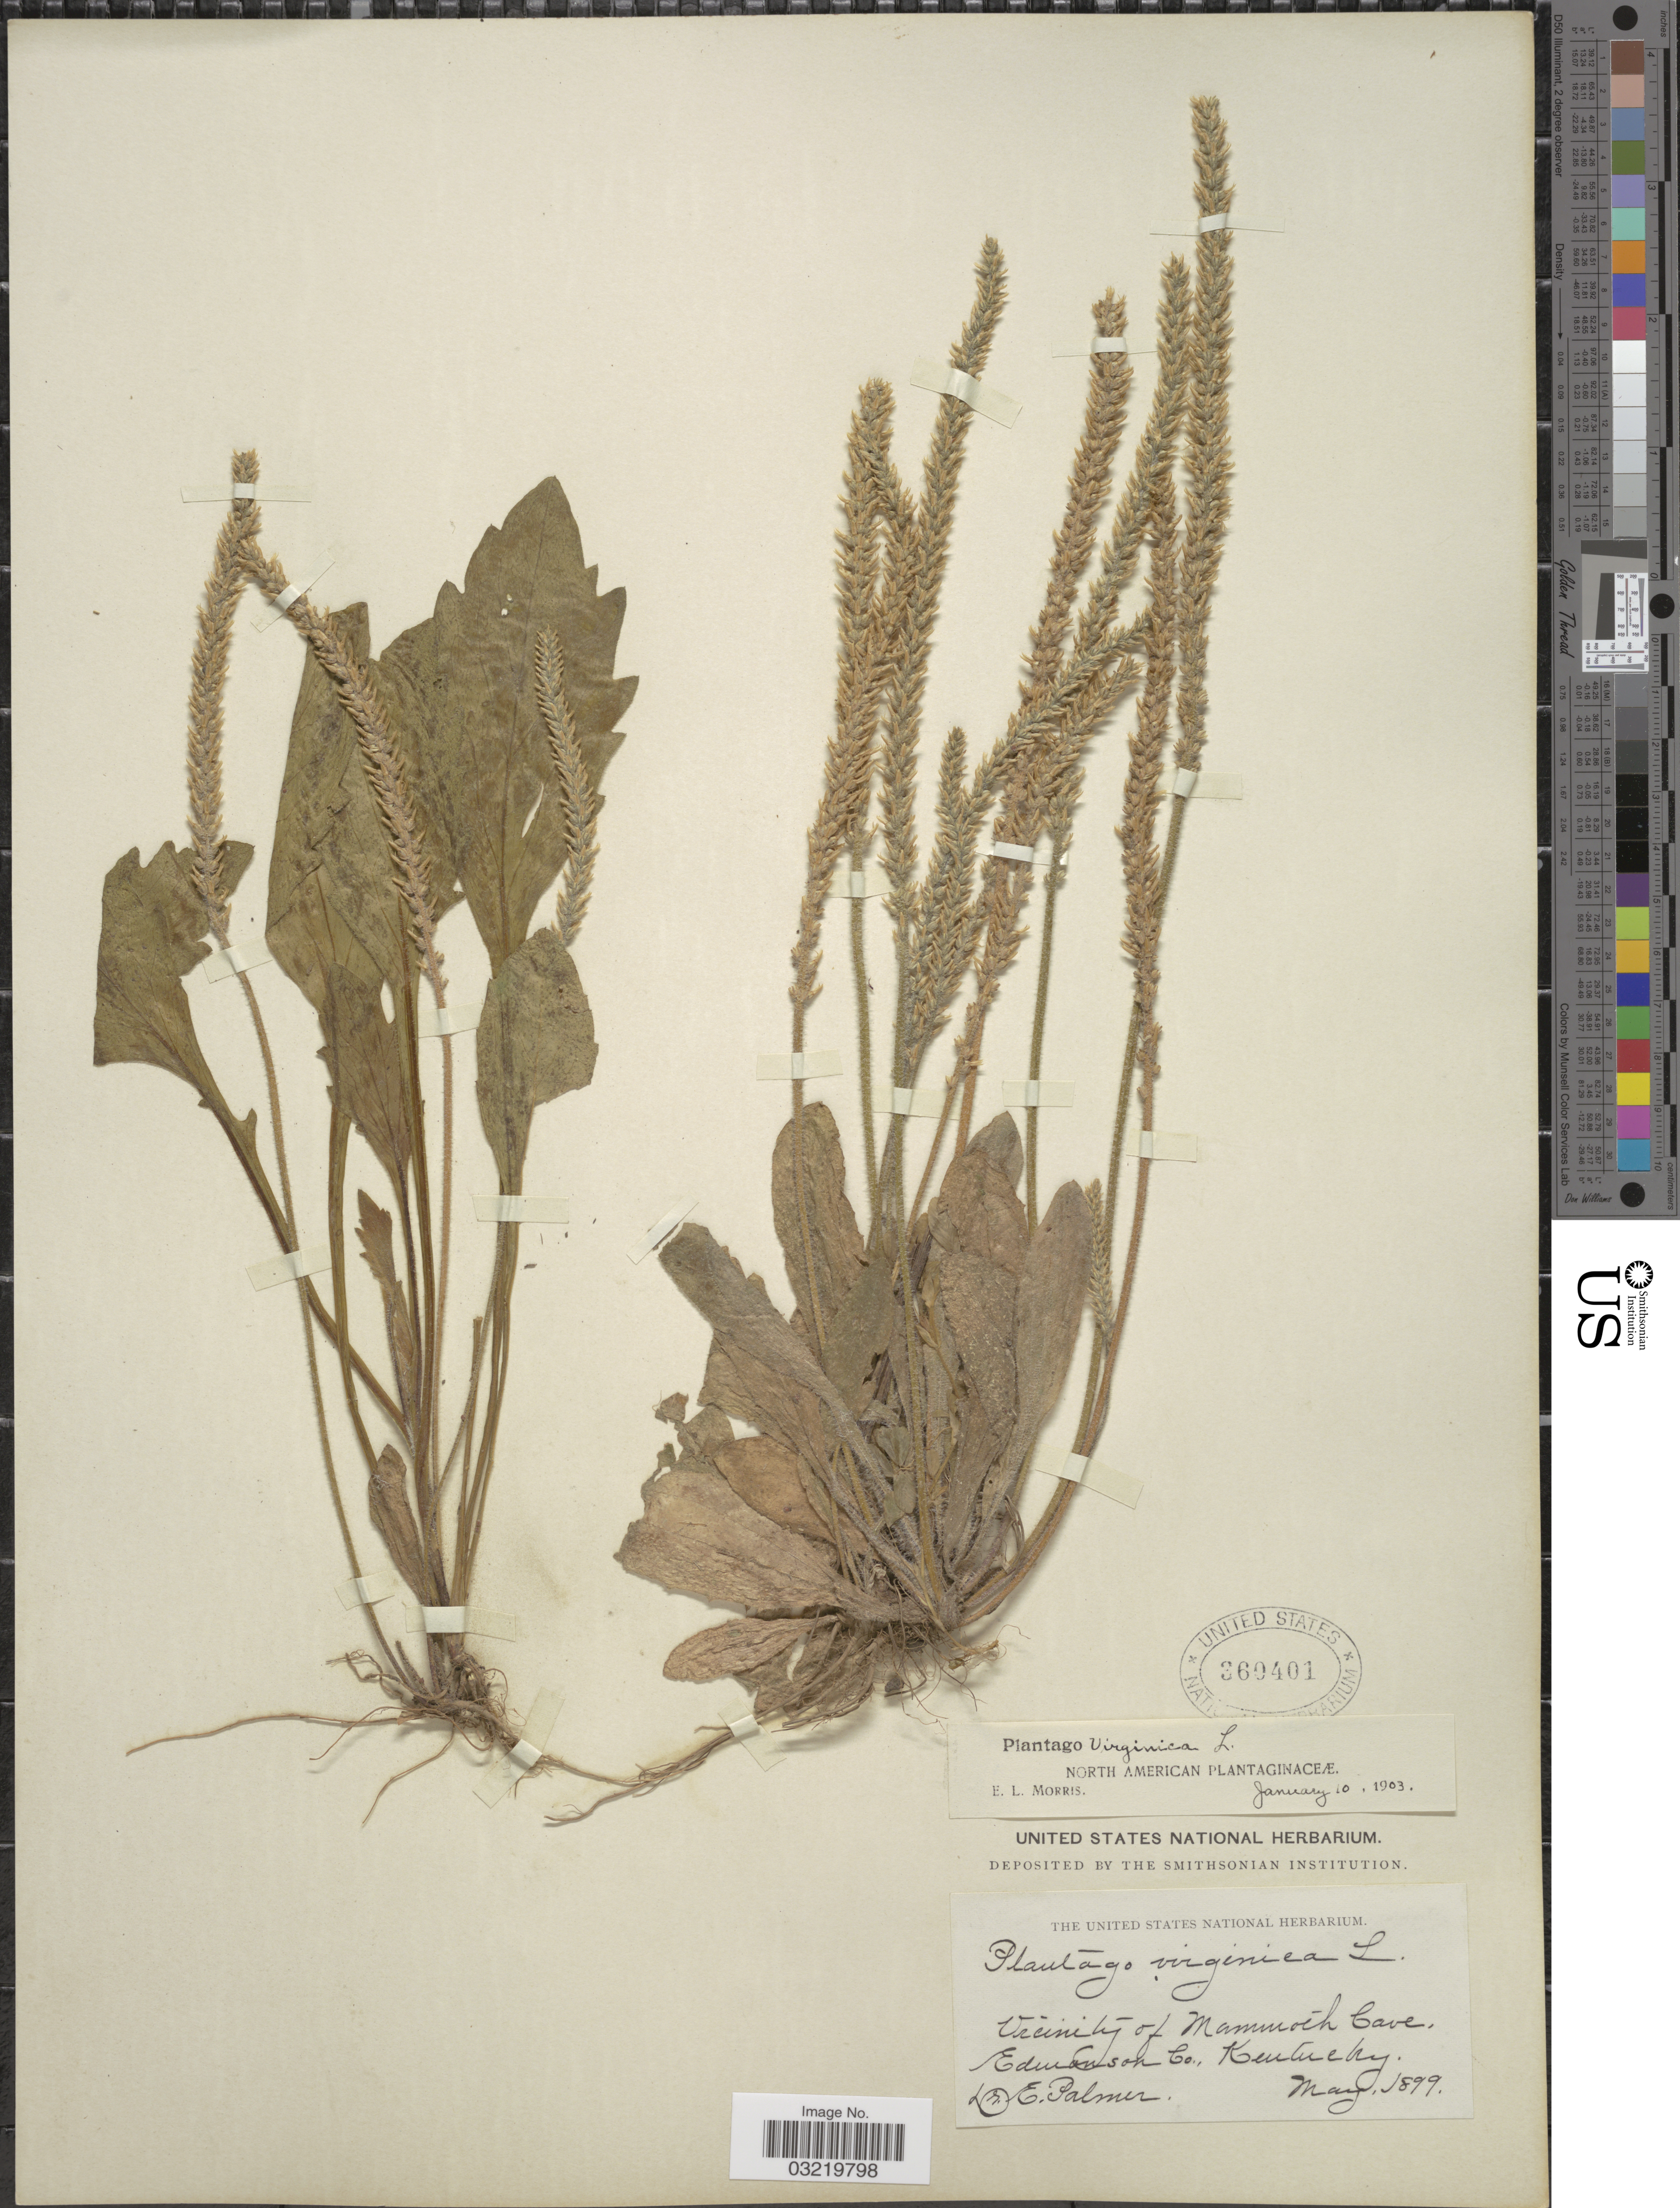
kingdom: Plantae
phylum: Tracheophyta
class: Magnoliopsida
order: Lamiales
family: Plantaginaceae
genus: Plantago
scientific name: Plantago virginica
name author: L.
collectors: E. Palmer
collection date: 1899-05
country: United States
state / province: Kentucky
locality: Vicinity of Mammoth Cave, Edmonson Co.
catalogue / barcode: US 360401